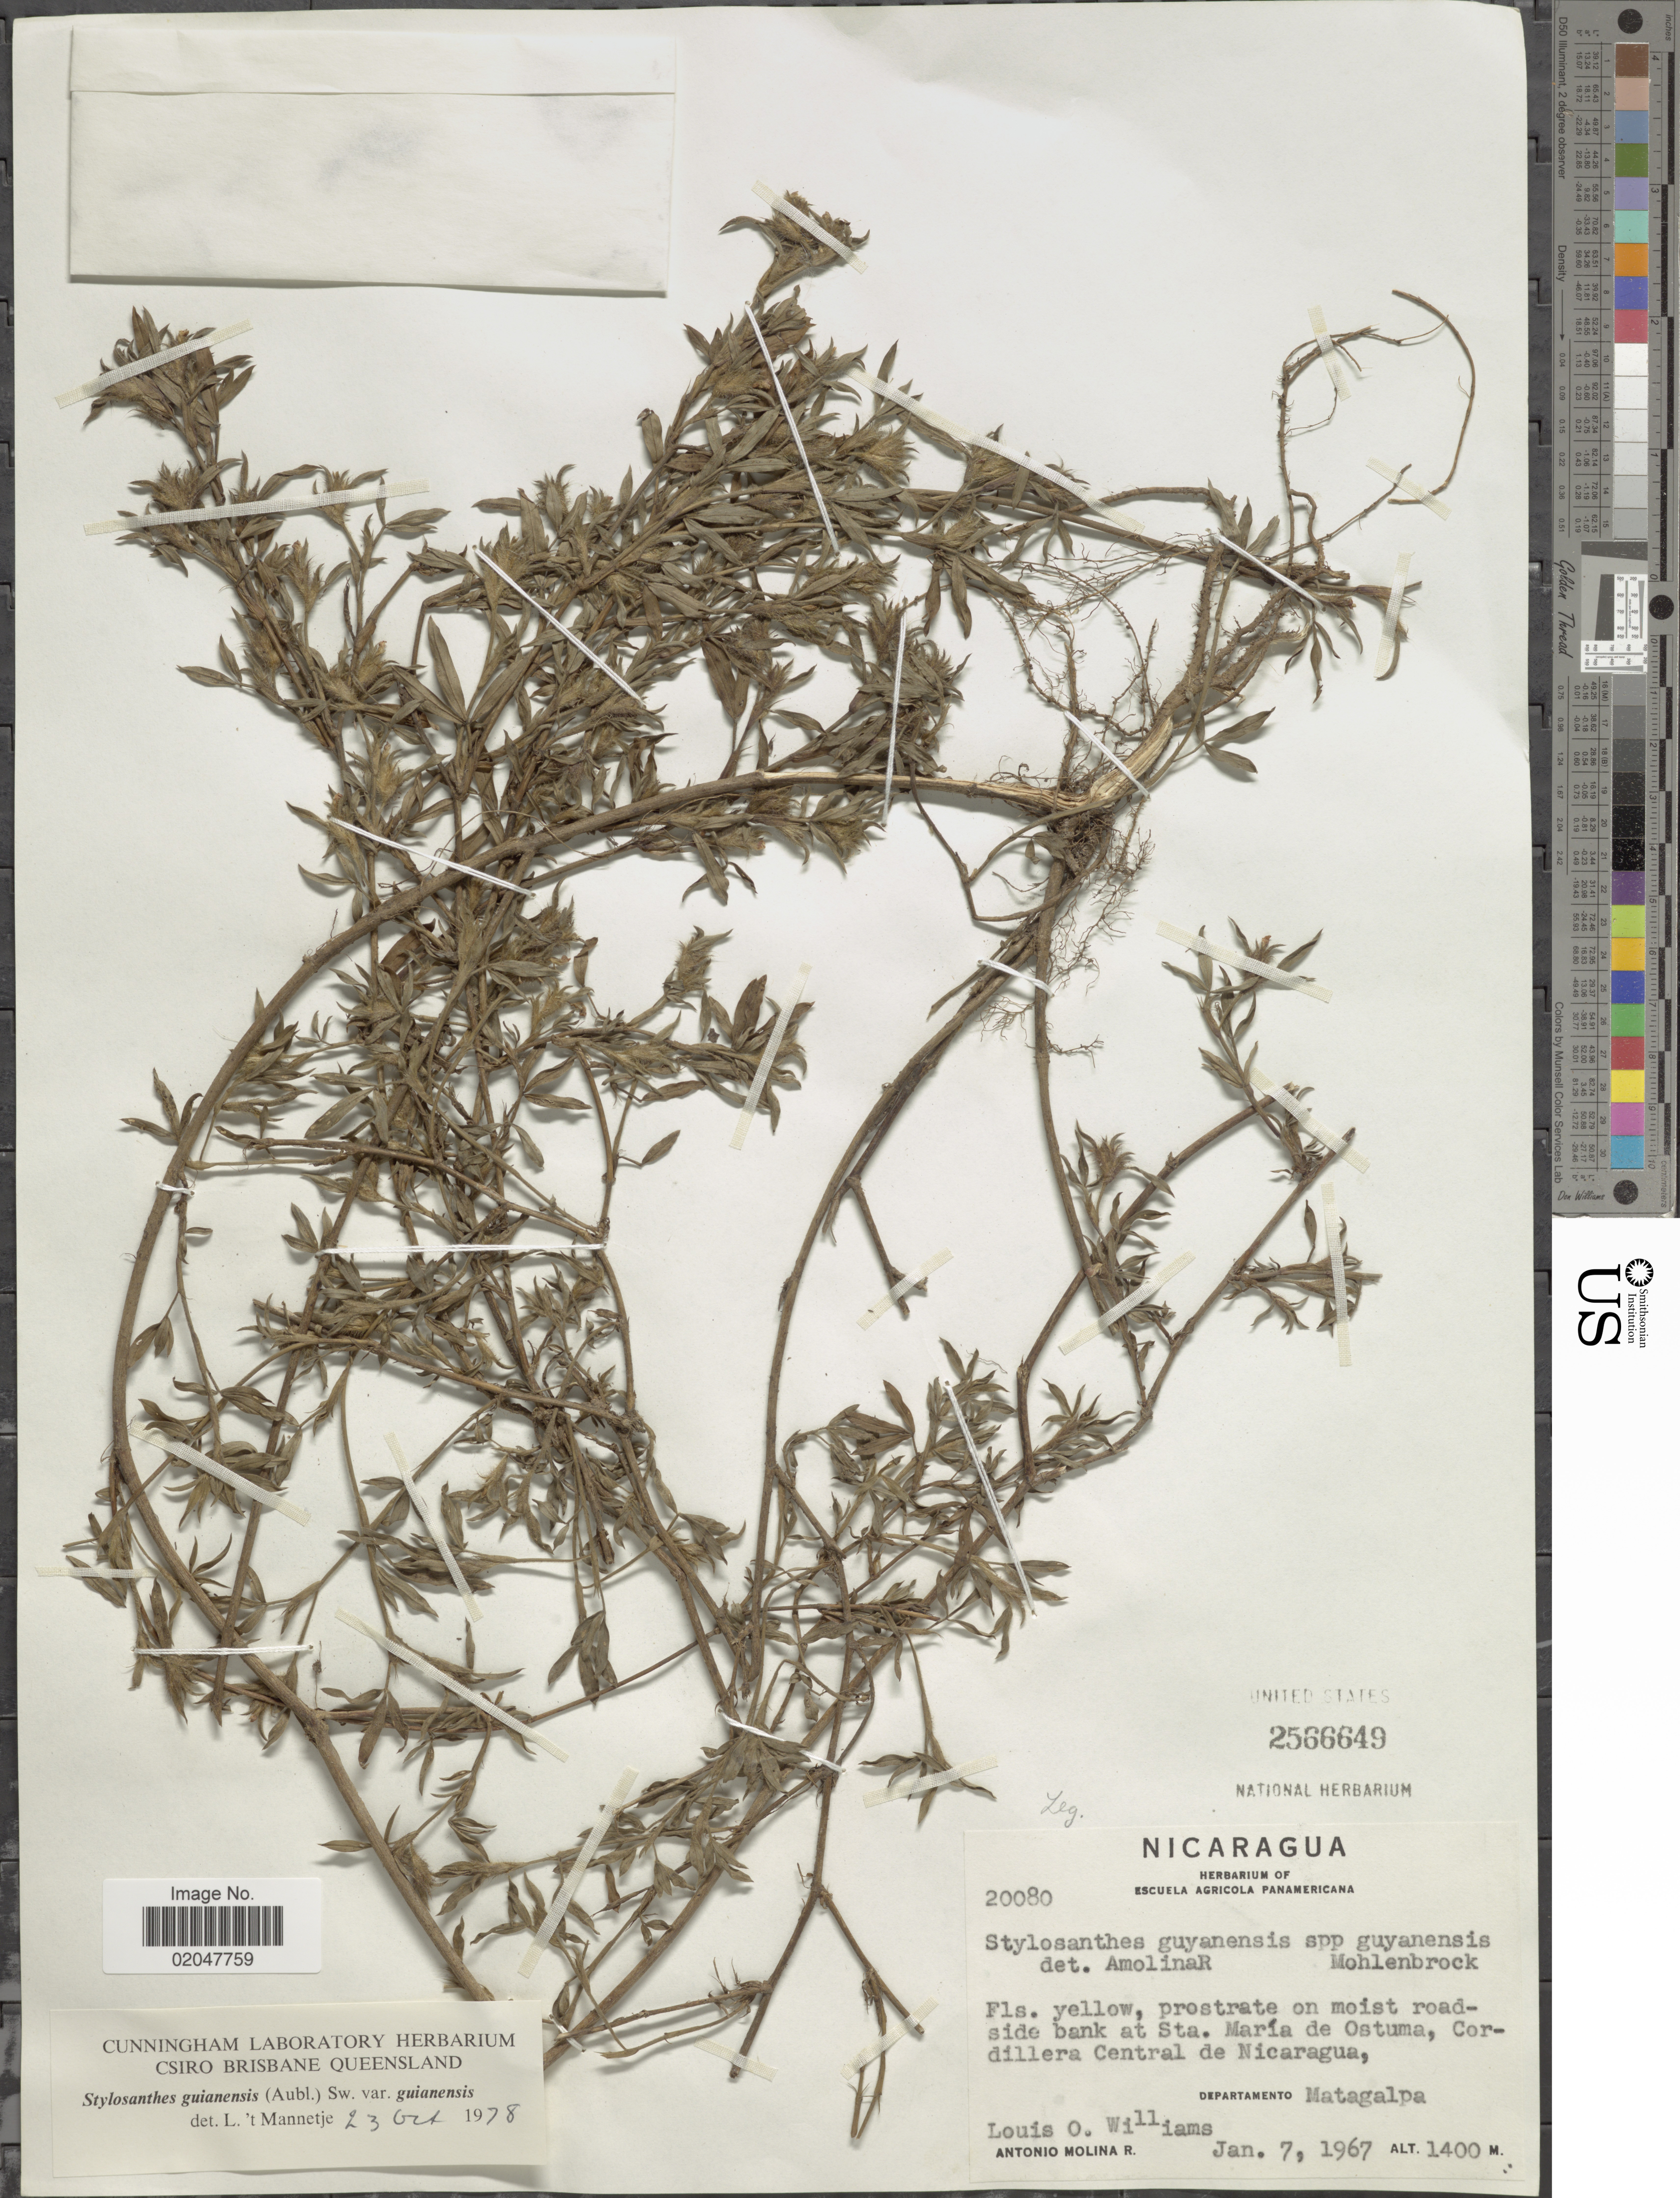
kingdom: Plantae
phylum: Tracheophyta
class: Magnoliopsida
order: Fabales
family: Fabaceae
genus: Stylosanthes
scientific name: Stylosanthes guianensis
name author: (Aubl.) Sw.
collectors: L. O. Williams & A. Molina R.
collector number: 20080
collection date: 1967-01-07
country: Nicaragua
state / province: Matagalpa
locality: Prostrate on moist roadside bank at Sta. Maria de Ostuma, Cordillera Central de Nicaragua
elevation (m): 1400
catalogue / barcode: US 2566649